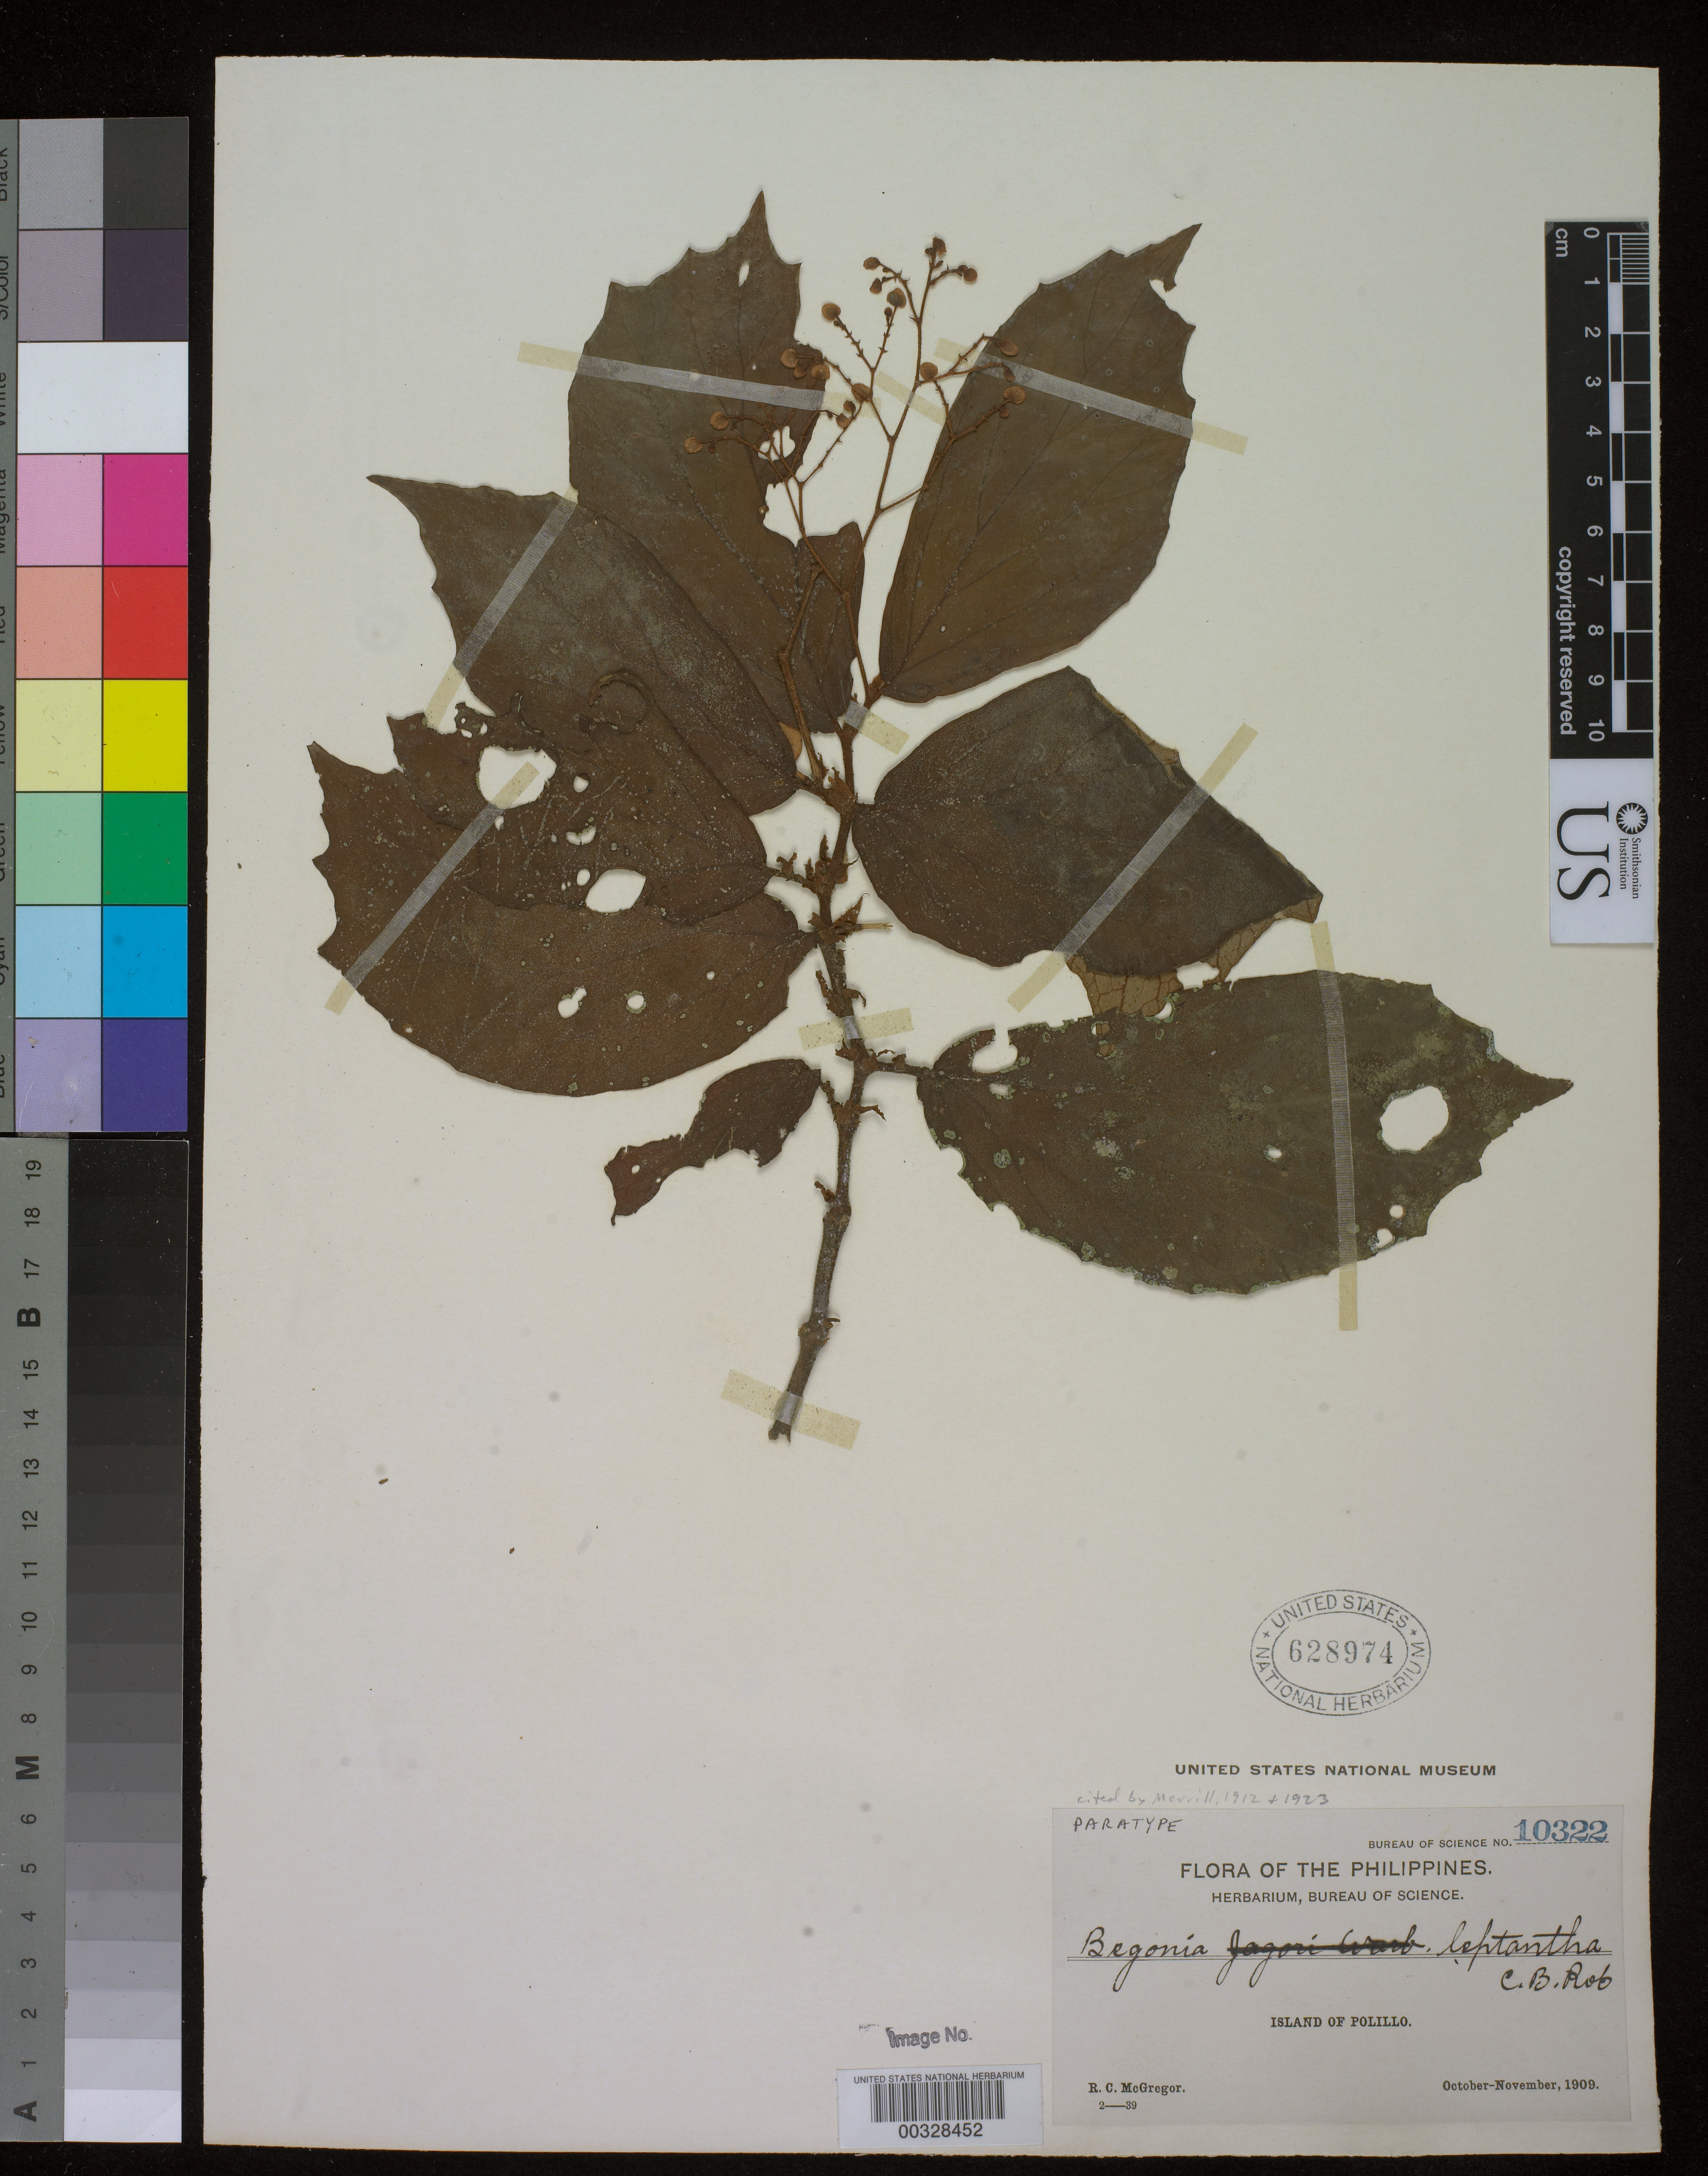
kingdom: Plantae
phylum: Tracheophyta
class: Magnoliopsida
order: Cucurbitales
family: Begoniaceae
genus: Begonia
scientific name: Begonia leptantha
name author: C.B. Rob.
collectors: R. C. McGregor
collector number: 10322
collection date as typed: Oct 1909 to -- Nov 1909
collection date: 1909-10/1909-11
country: Philippines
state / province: Calabarzon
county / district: Quezon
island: Polillo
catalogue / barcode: US 628974